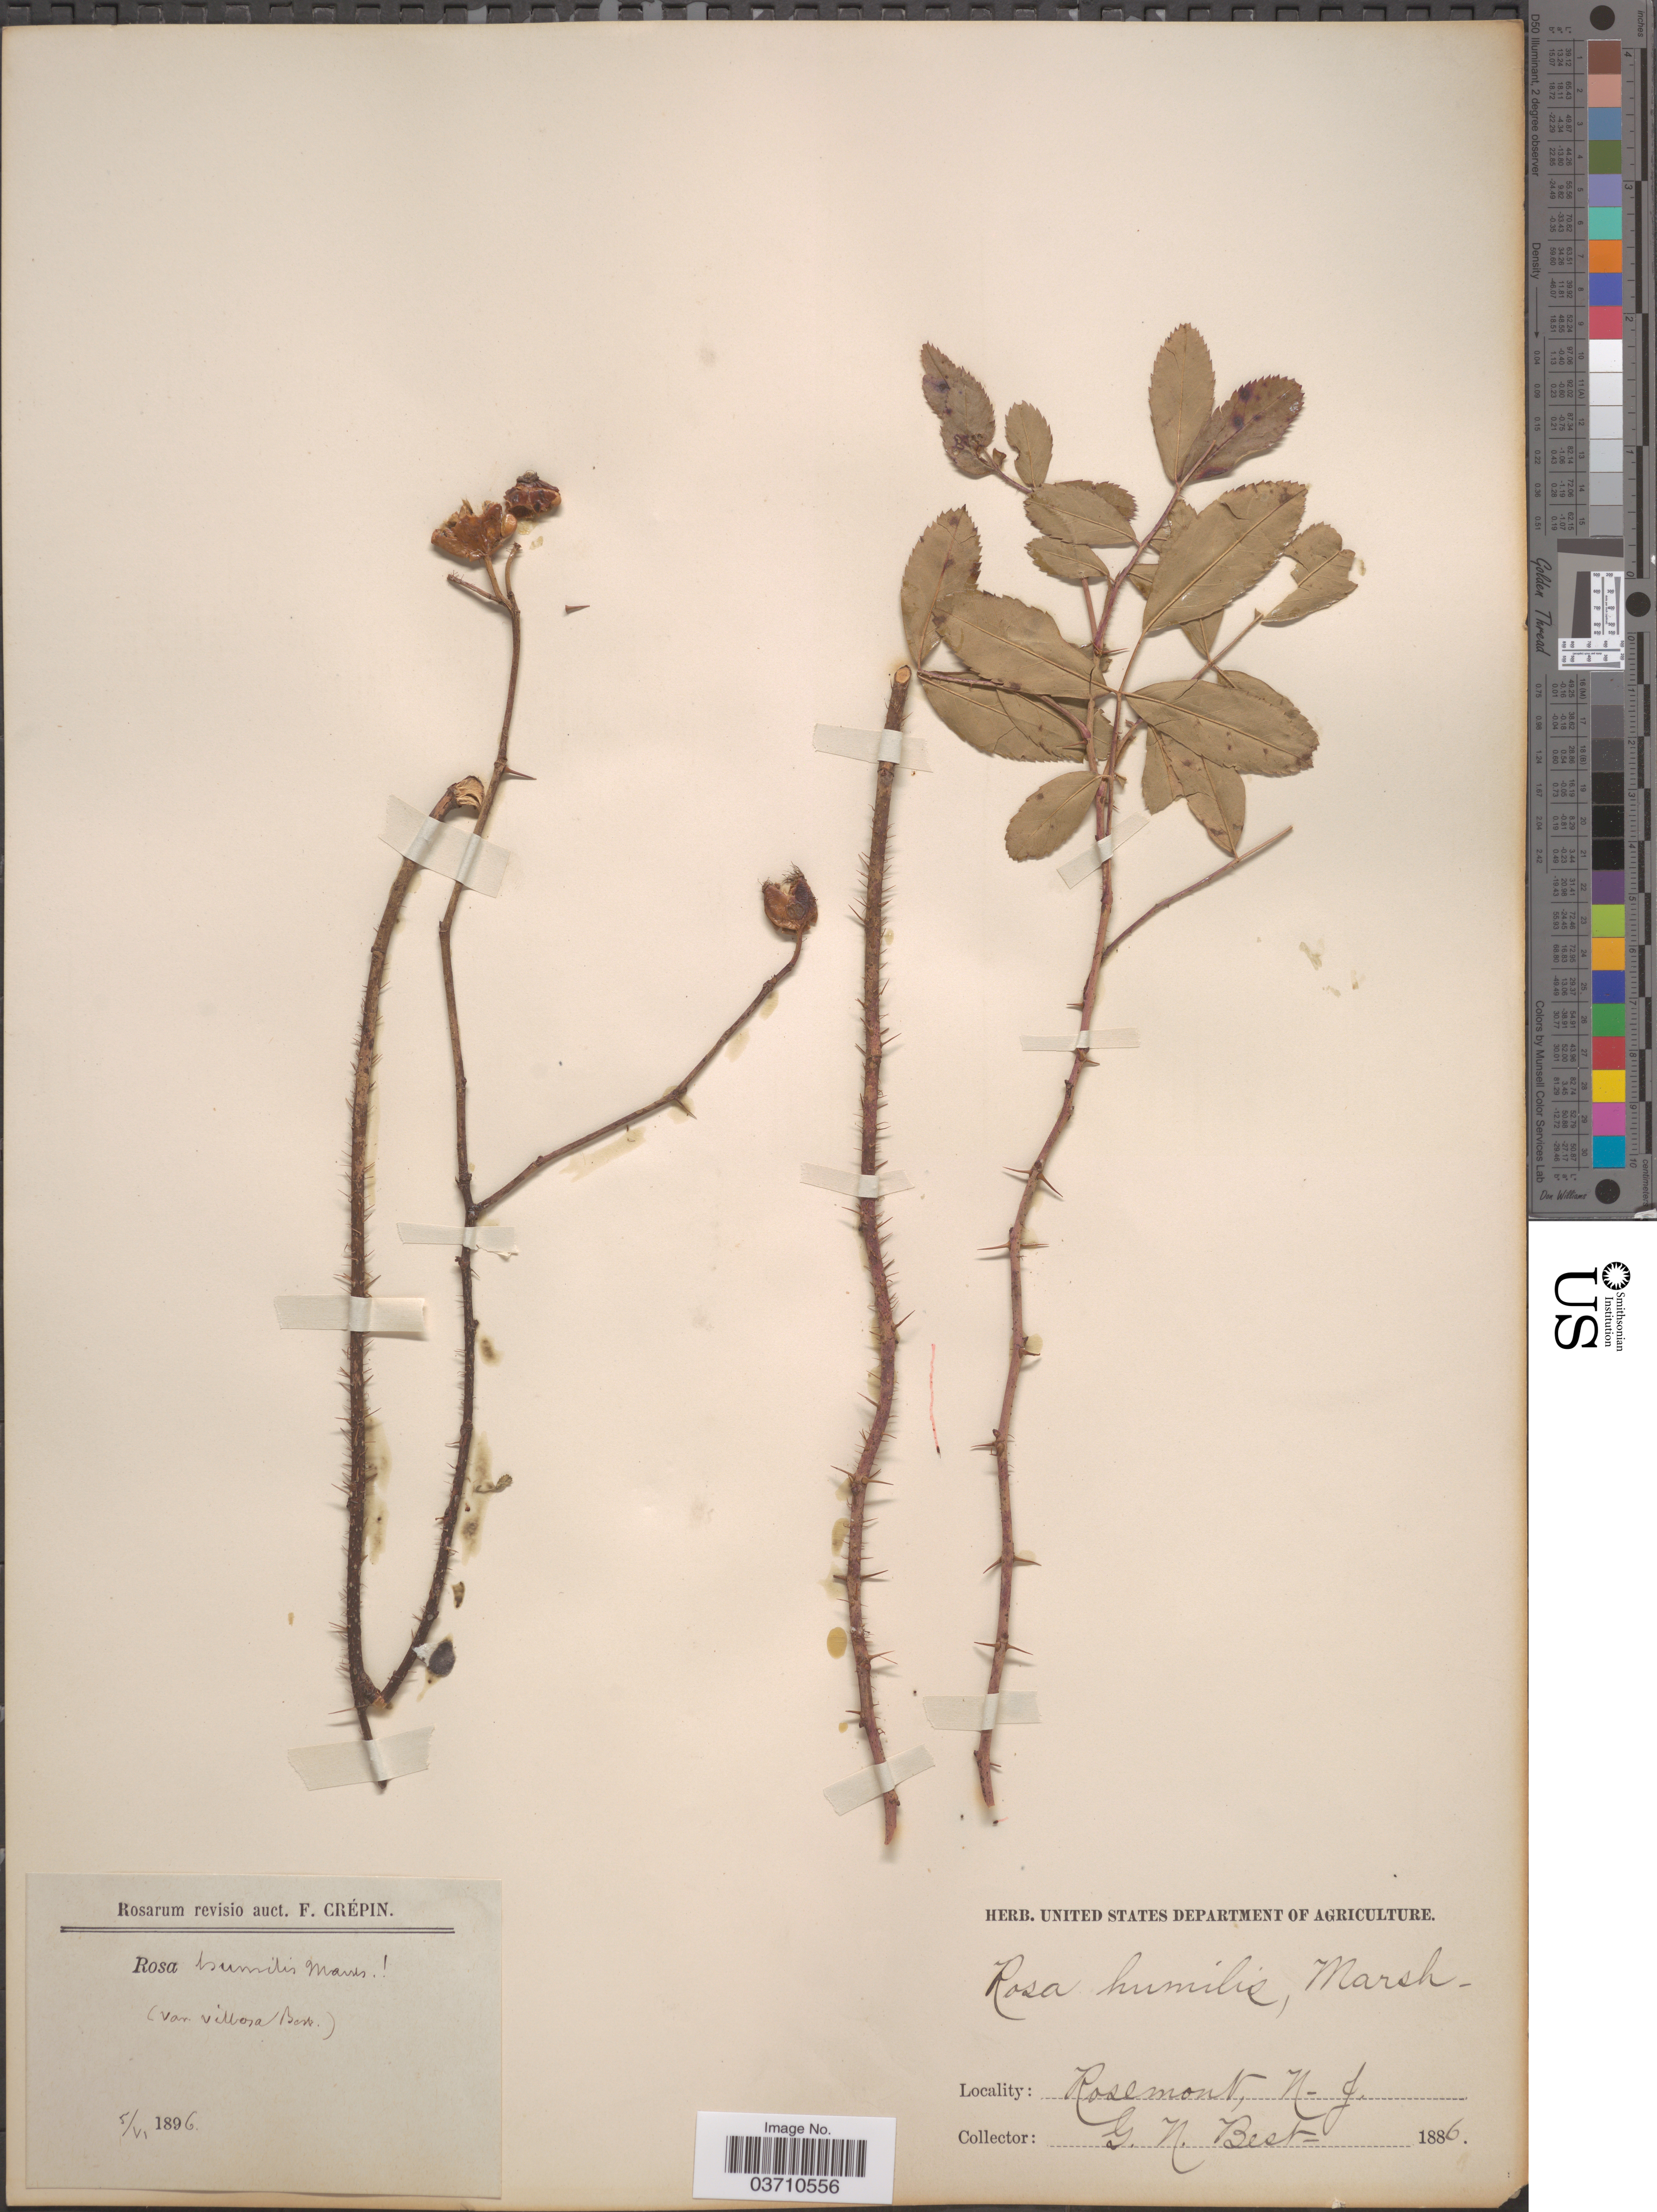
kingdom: Plantae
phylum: Tracheophyta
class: Magnoliopsida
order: Rosales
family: Rosaceae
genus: Rosa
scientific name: Rosa humilis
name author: Marshall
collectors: G.N. Best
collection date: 1886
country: United States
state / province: New Jersey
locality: Rosemont.